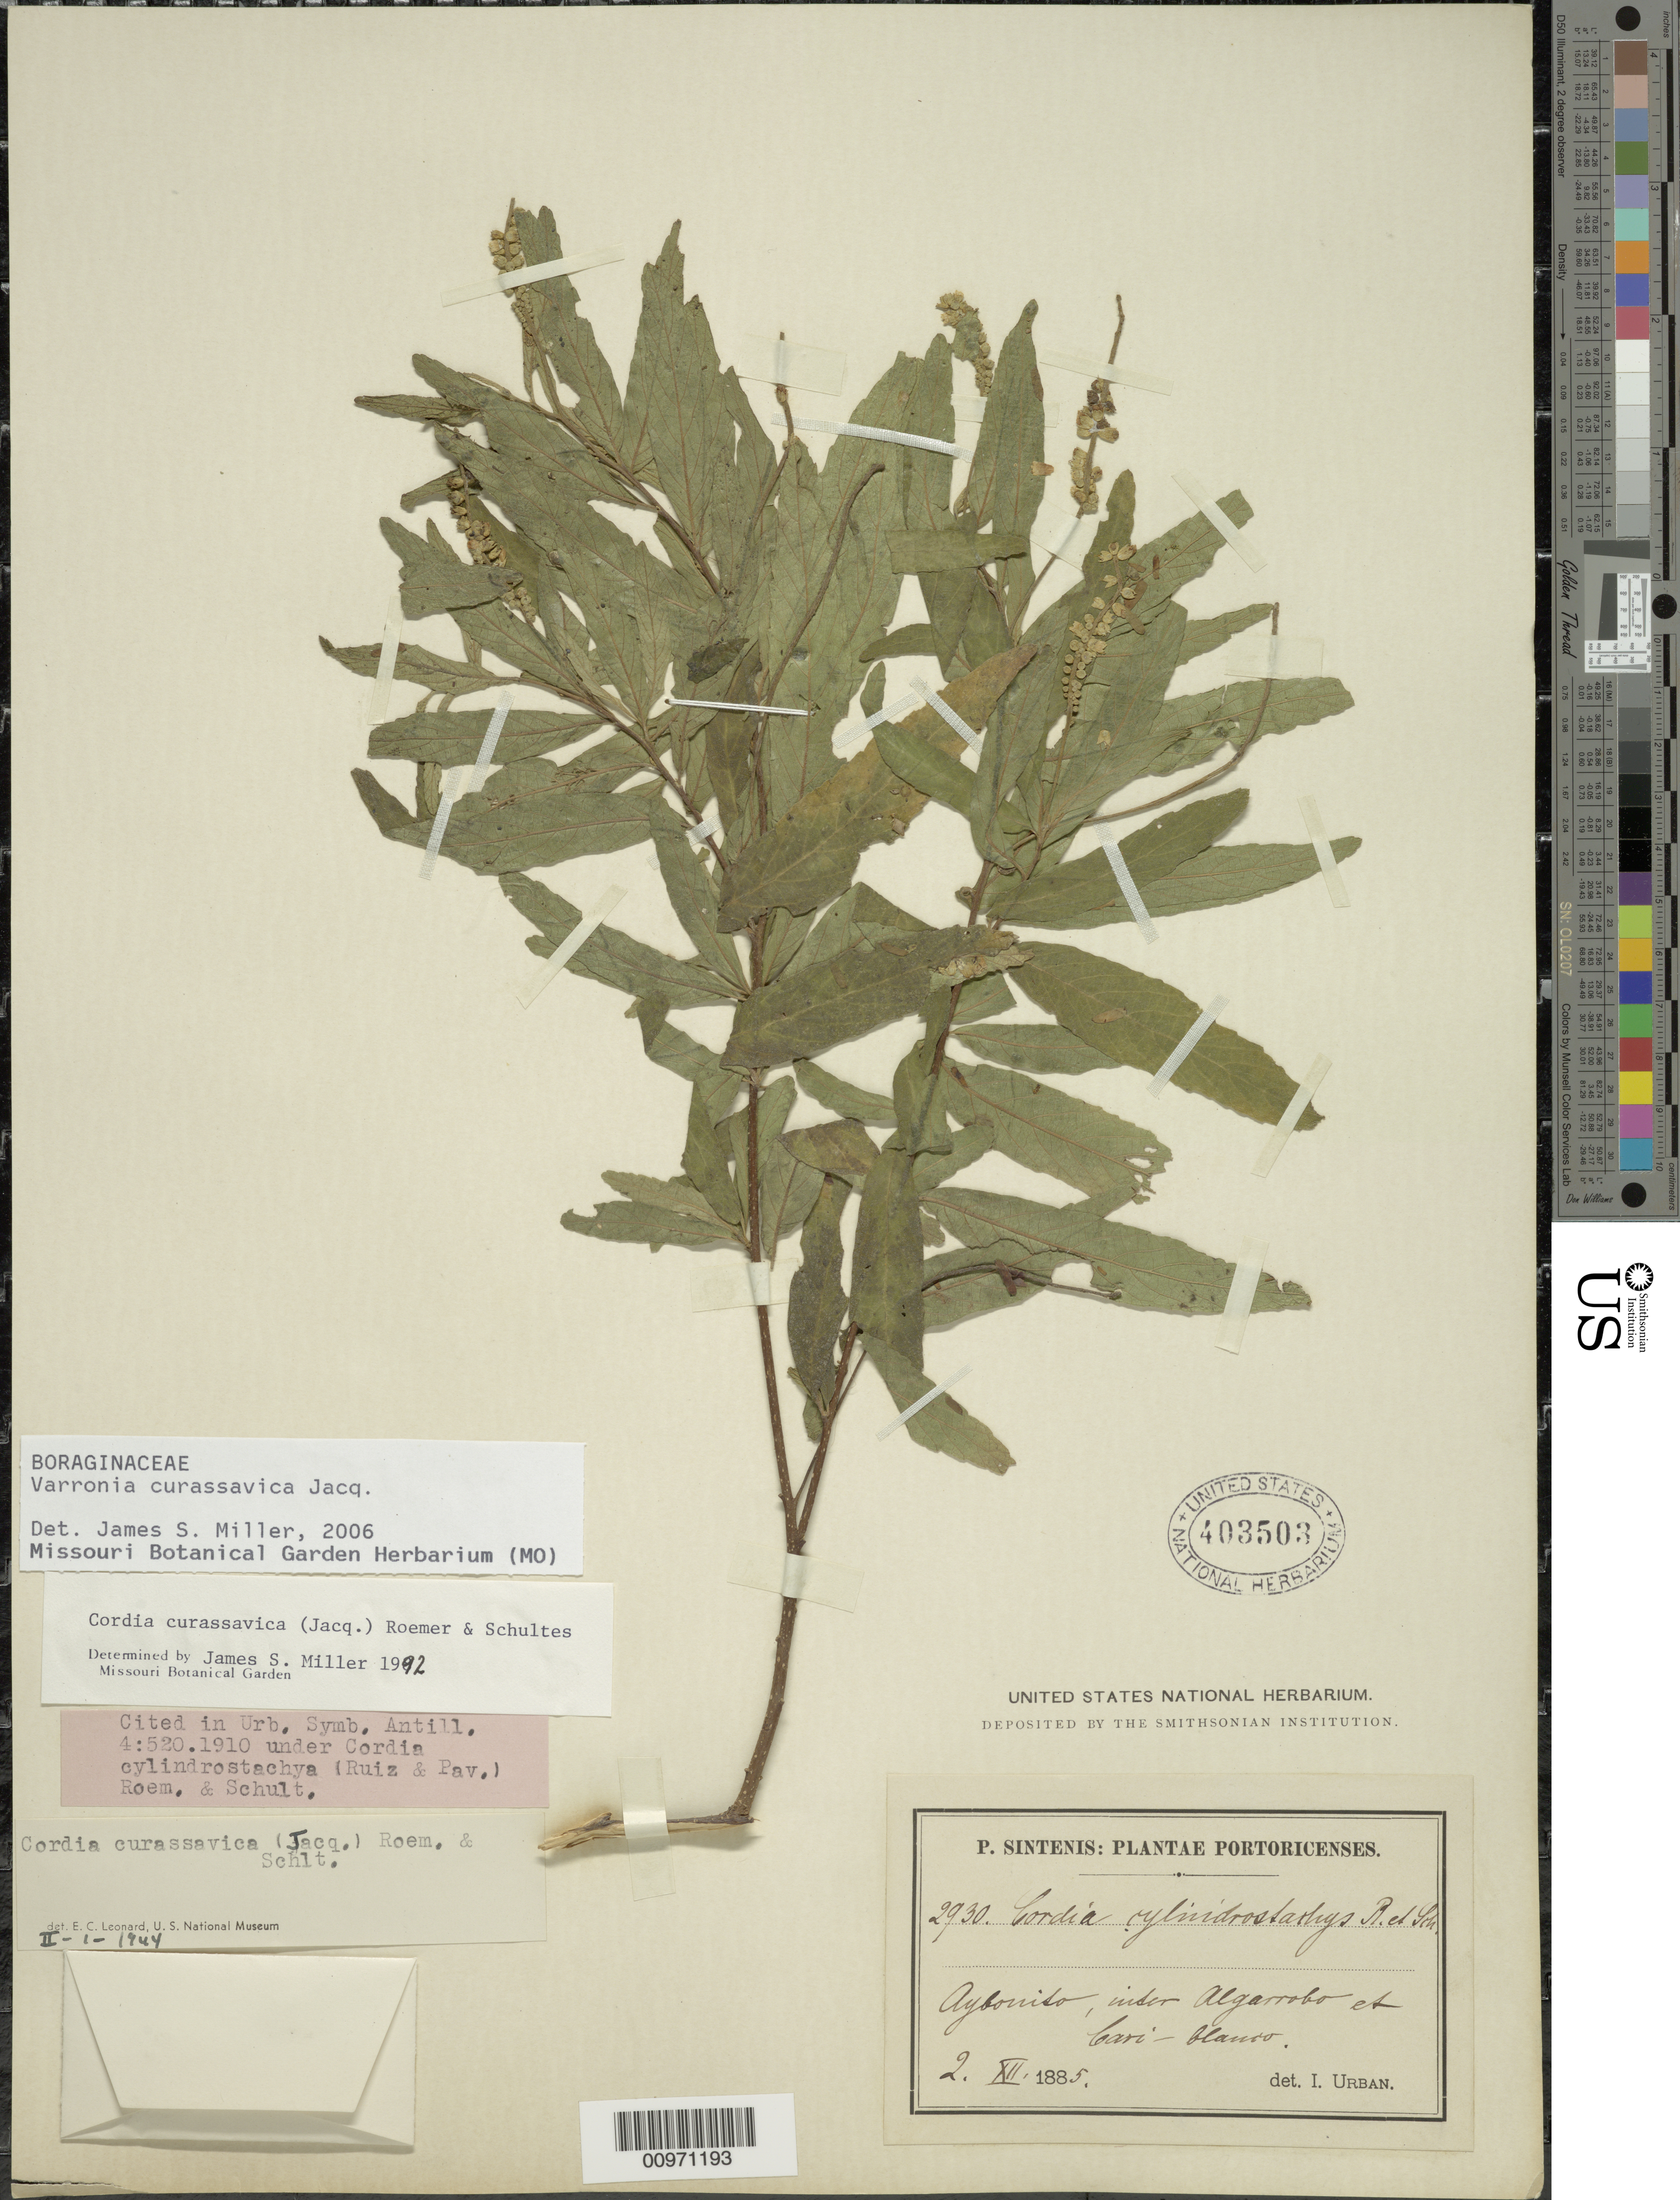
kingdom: Plantae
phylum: Tracheophyta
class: Magnoliopsida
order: Boraginales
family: Cordiaceae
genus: Varronia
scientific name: Varronia curassavica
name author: Jacq.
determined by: Miller, James S., (MO), Missouri Botanical Garden (UNITED STATES)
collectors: P. Sintenis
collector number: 2930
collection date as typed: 02 Dec 1885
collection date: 1885-12-02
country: Puerto Rico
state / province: Abonito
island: Puerto Rico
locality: Aybonito, inter Algarrobo et Cari-blanco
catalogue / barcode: US 403503